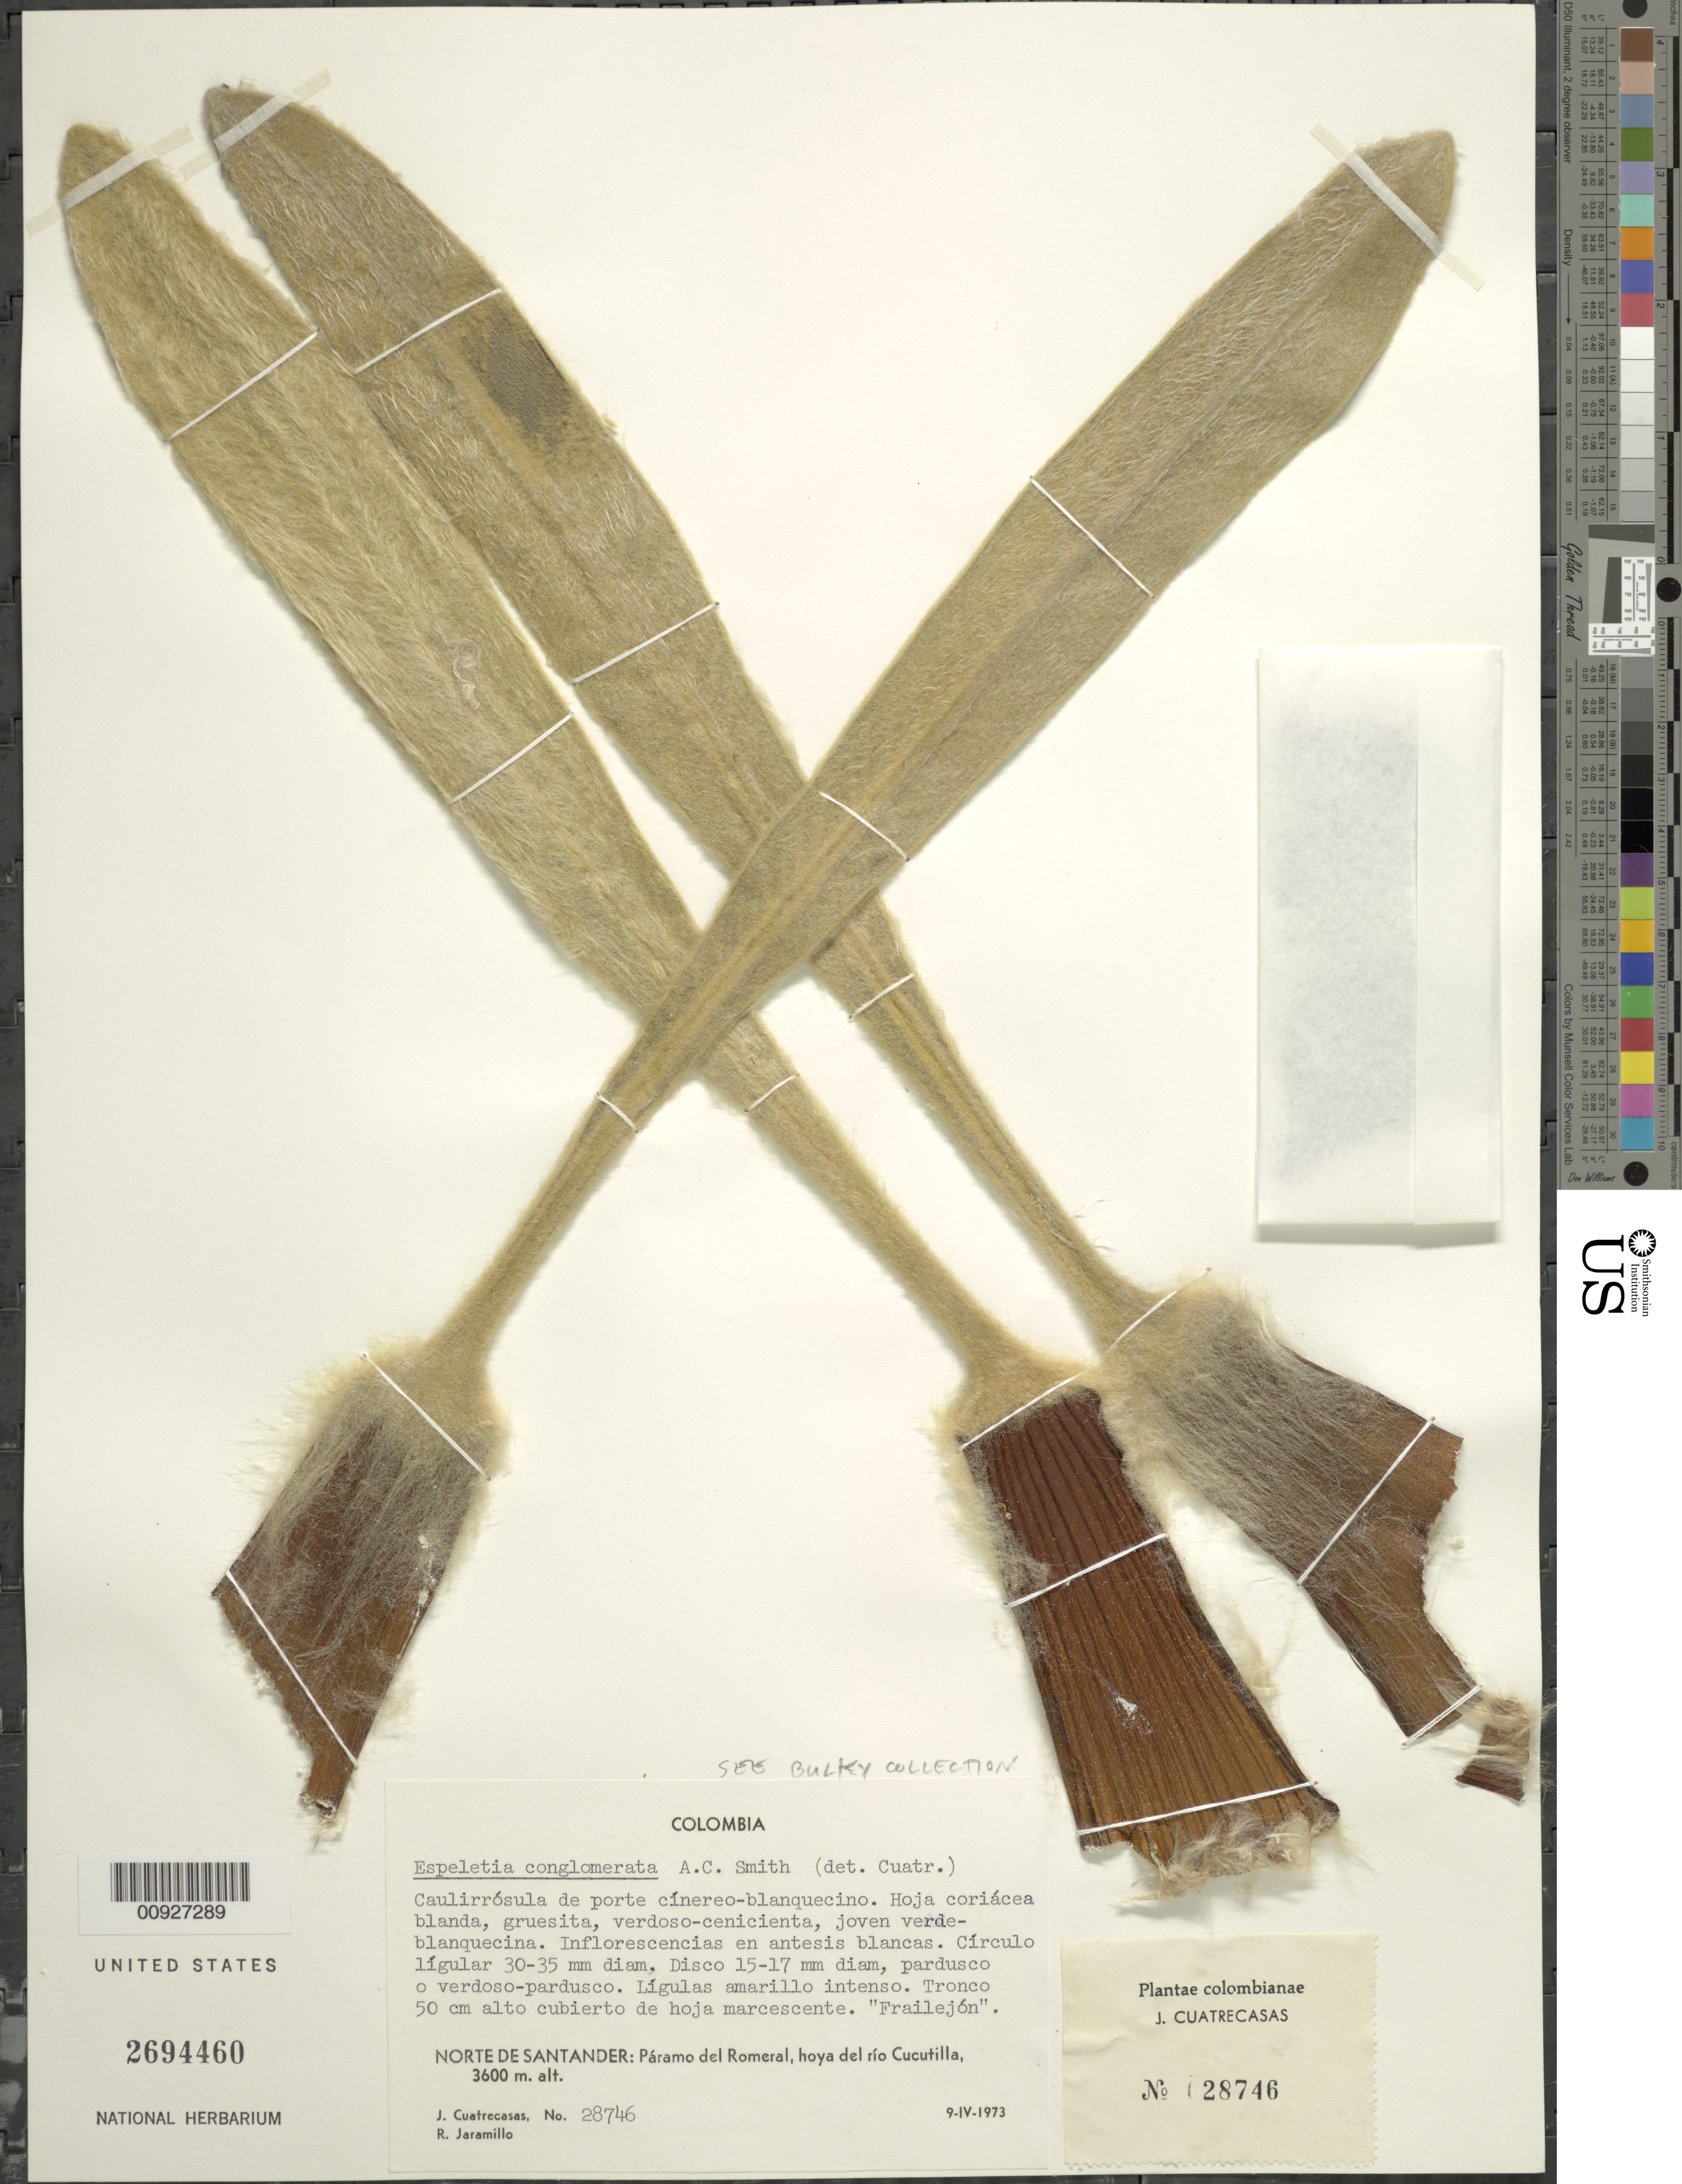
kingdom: Plantae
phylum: Tracheophyta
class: Magnoliopsida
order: Asterales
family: Asteraceae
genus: Espeletia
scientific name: Espeletia conglomerata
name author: A.C. Sm.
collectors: J. Cuatrecasas & R. Jaramillo M.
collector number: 28746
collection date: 1973-04-09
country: Colombia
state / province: Norte de Santander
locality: P. del Romeral. P. del Romeral, hoya del río Cucutilla.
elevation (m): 3600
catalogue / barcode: US 2694460